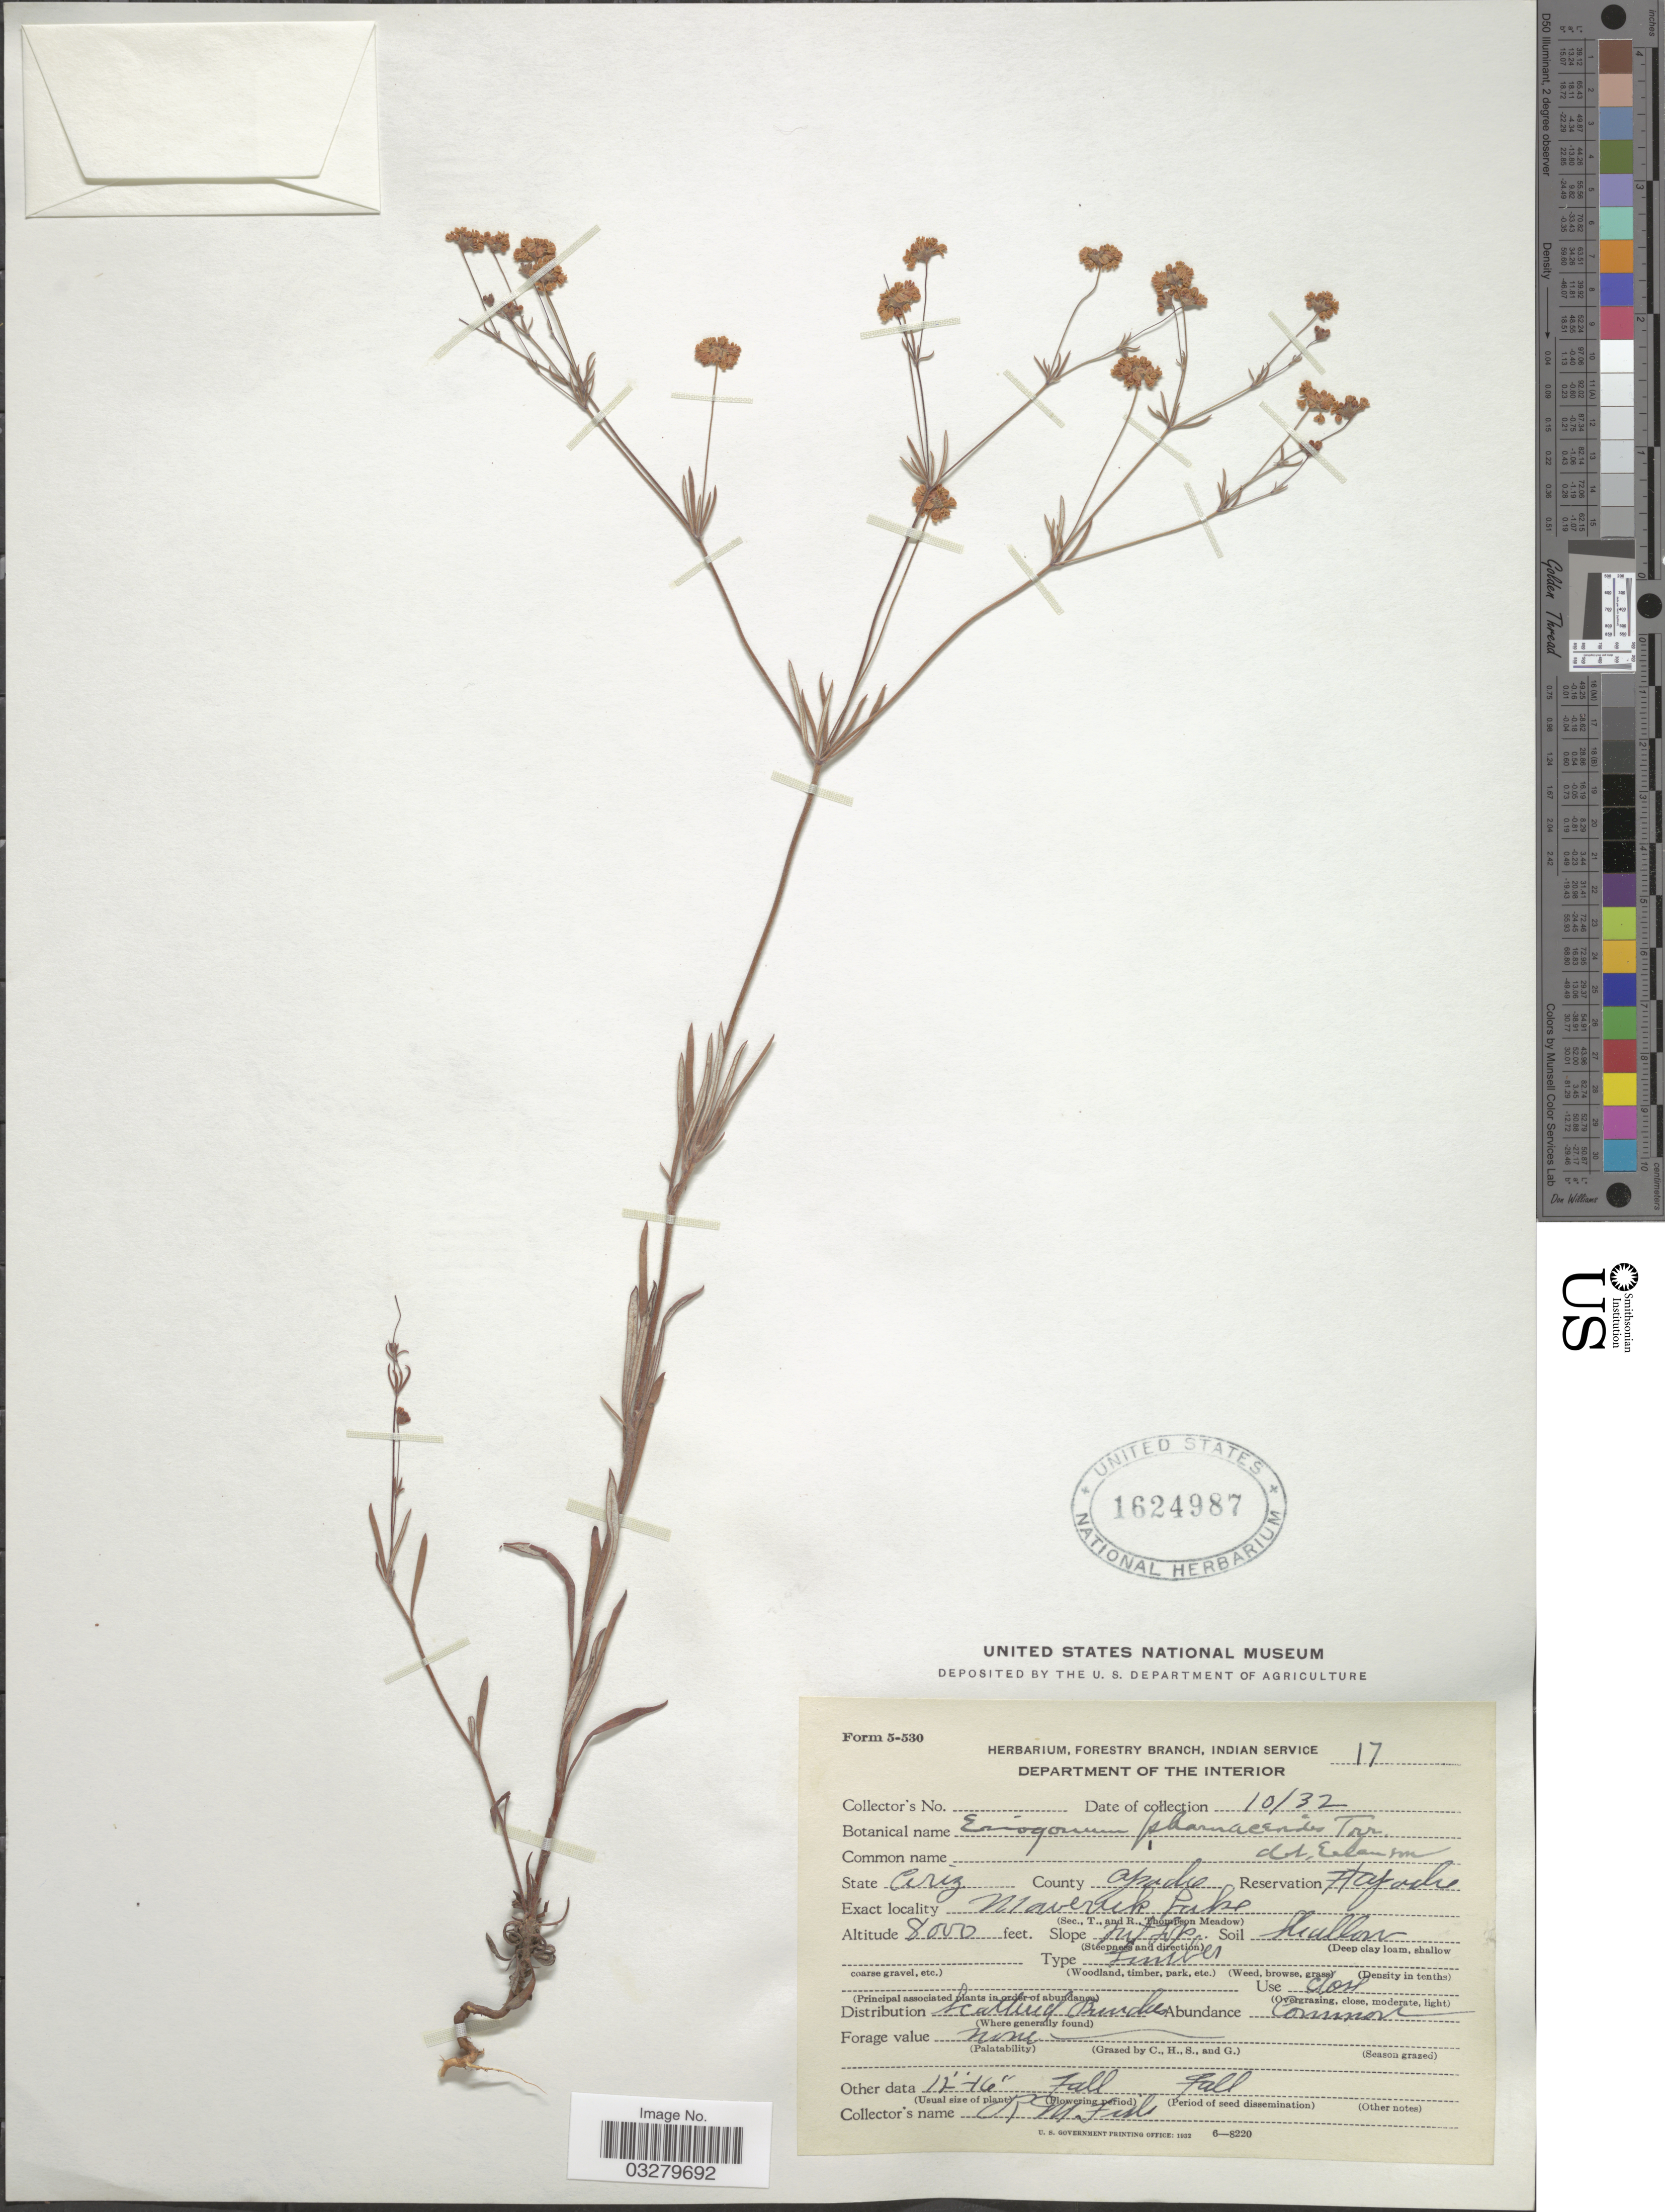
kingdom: Plantae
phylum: Tracheophyta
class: Magnoliopsida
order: Caryophyllales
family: Polygonaceae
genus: Eriogonum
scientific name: Eriogonum pharnaceoides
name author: Torr.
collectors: R. Fisk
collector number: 17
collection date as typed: Transcribed d/m/y: /10/32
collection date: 1932-10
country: United States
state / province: Arizona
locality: County Apache. Reservation Aapache. Maverick Lake.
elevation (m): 2438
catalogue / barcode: US 1624987